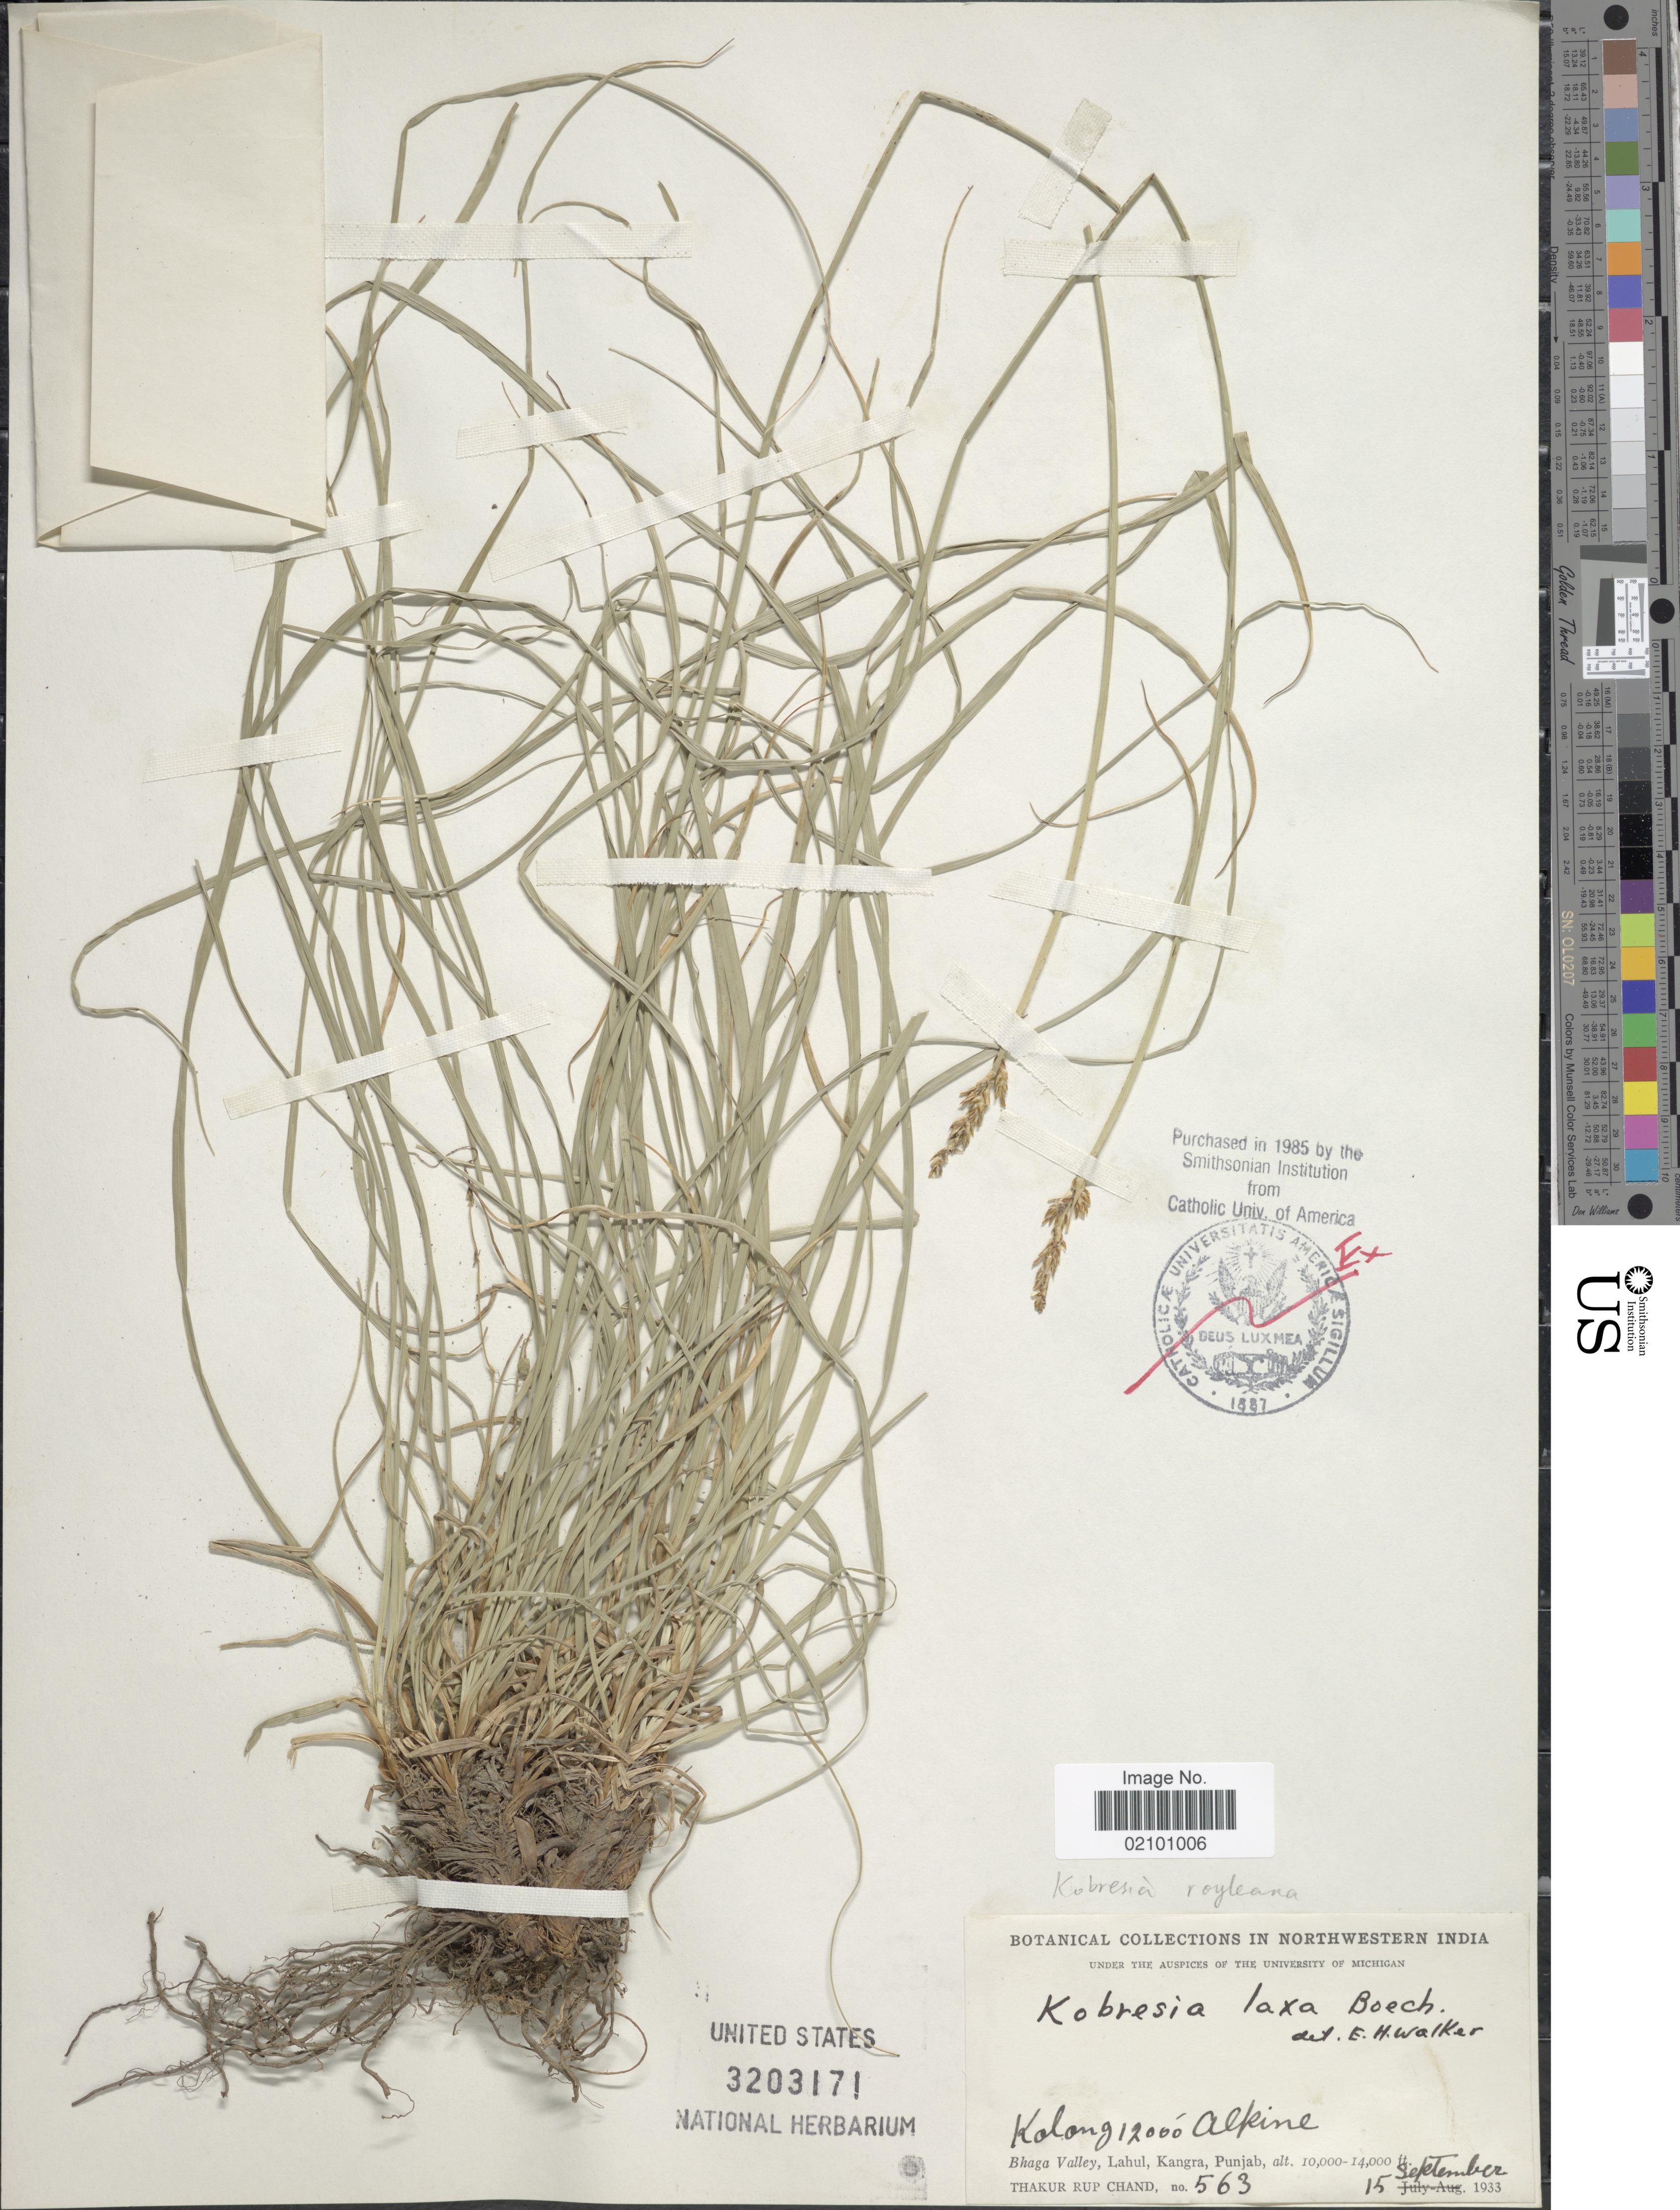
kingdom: Plantae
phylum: Tracheophyta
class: Liliopsida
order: Poales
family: Cyperaceae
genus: Carex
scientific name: Carex kokanica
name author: (Regal) S.R. Zhang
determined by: Strong, M. T., (US), Smithsonian Institution - National Museum of Natural History (UNITED STATES)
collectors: T. R. Chand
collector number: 563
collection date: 1933-09-15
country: India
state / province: Punjab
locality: Northwestern India, Kolang, Bhaga Valey, Lahul, Punjab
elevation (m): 3658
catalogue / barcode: US 3203171